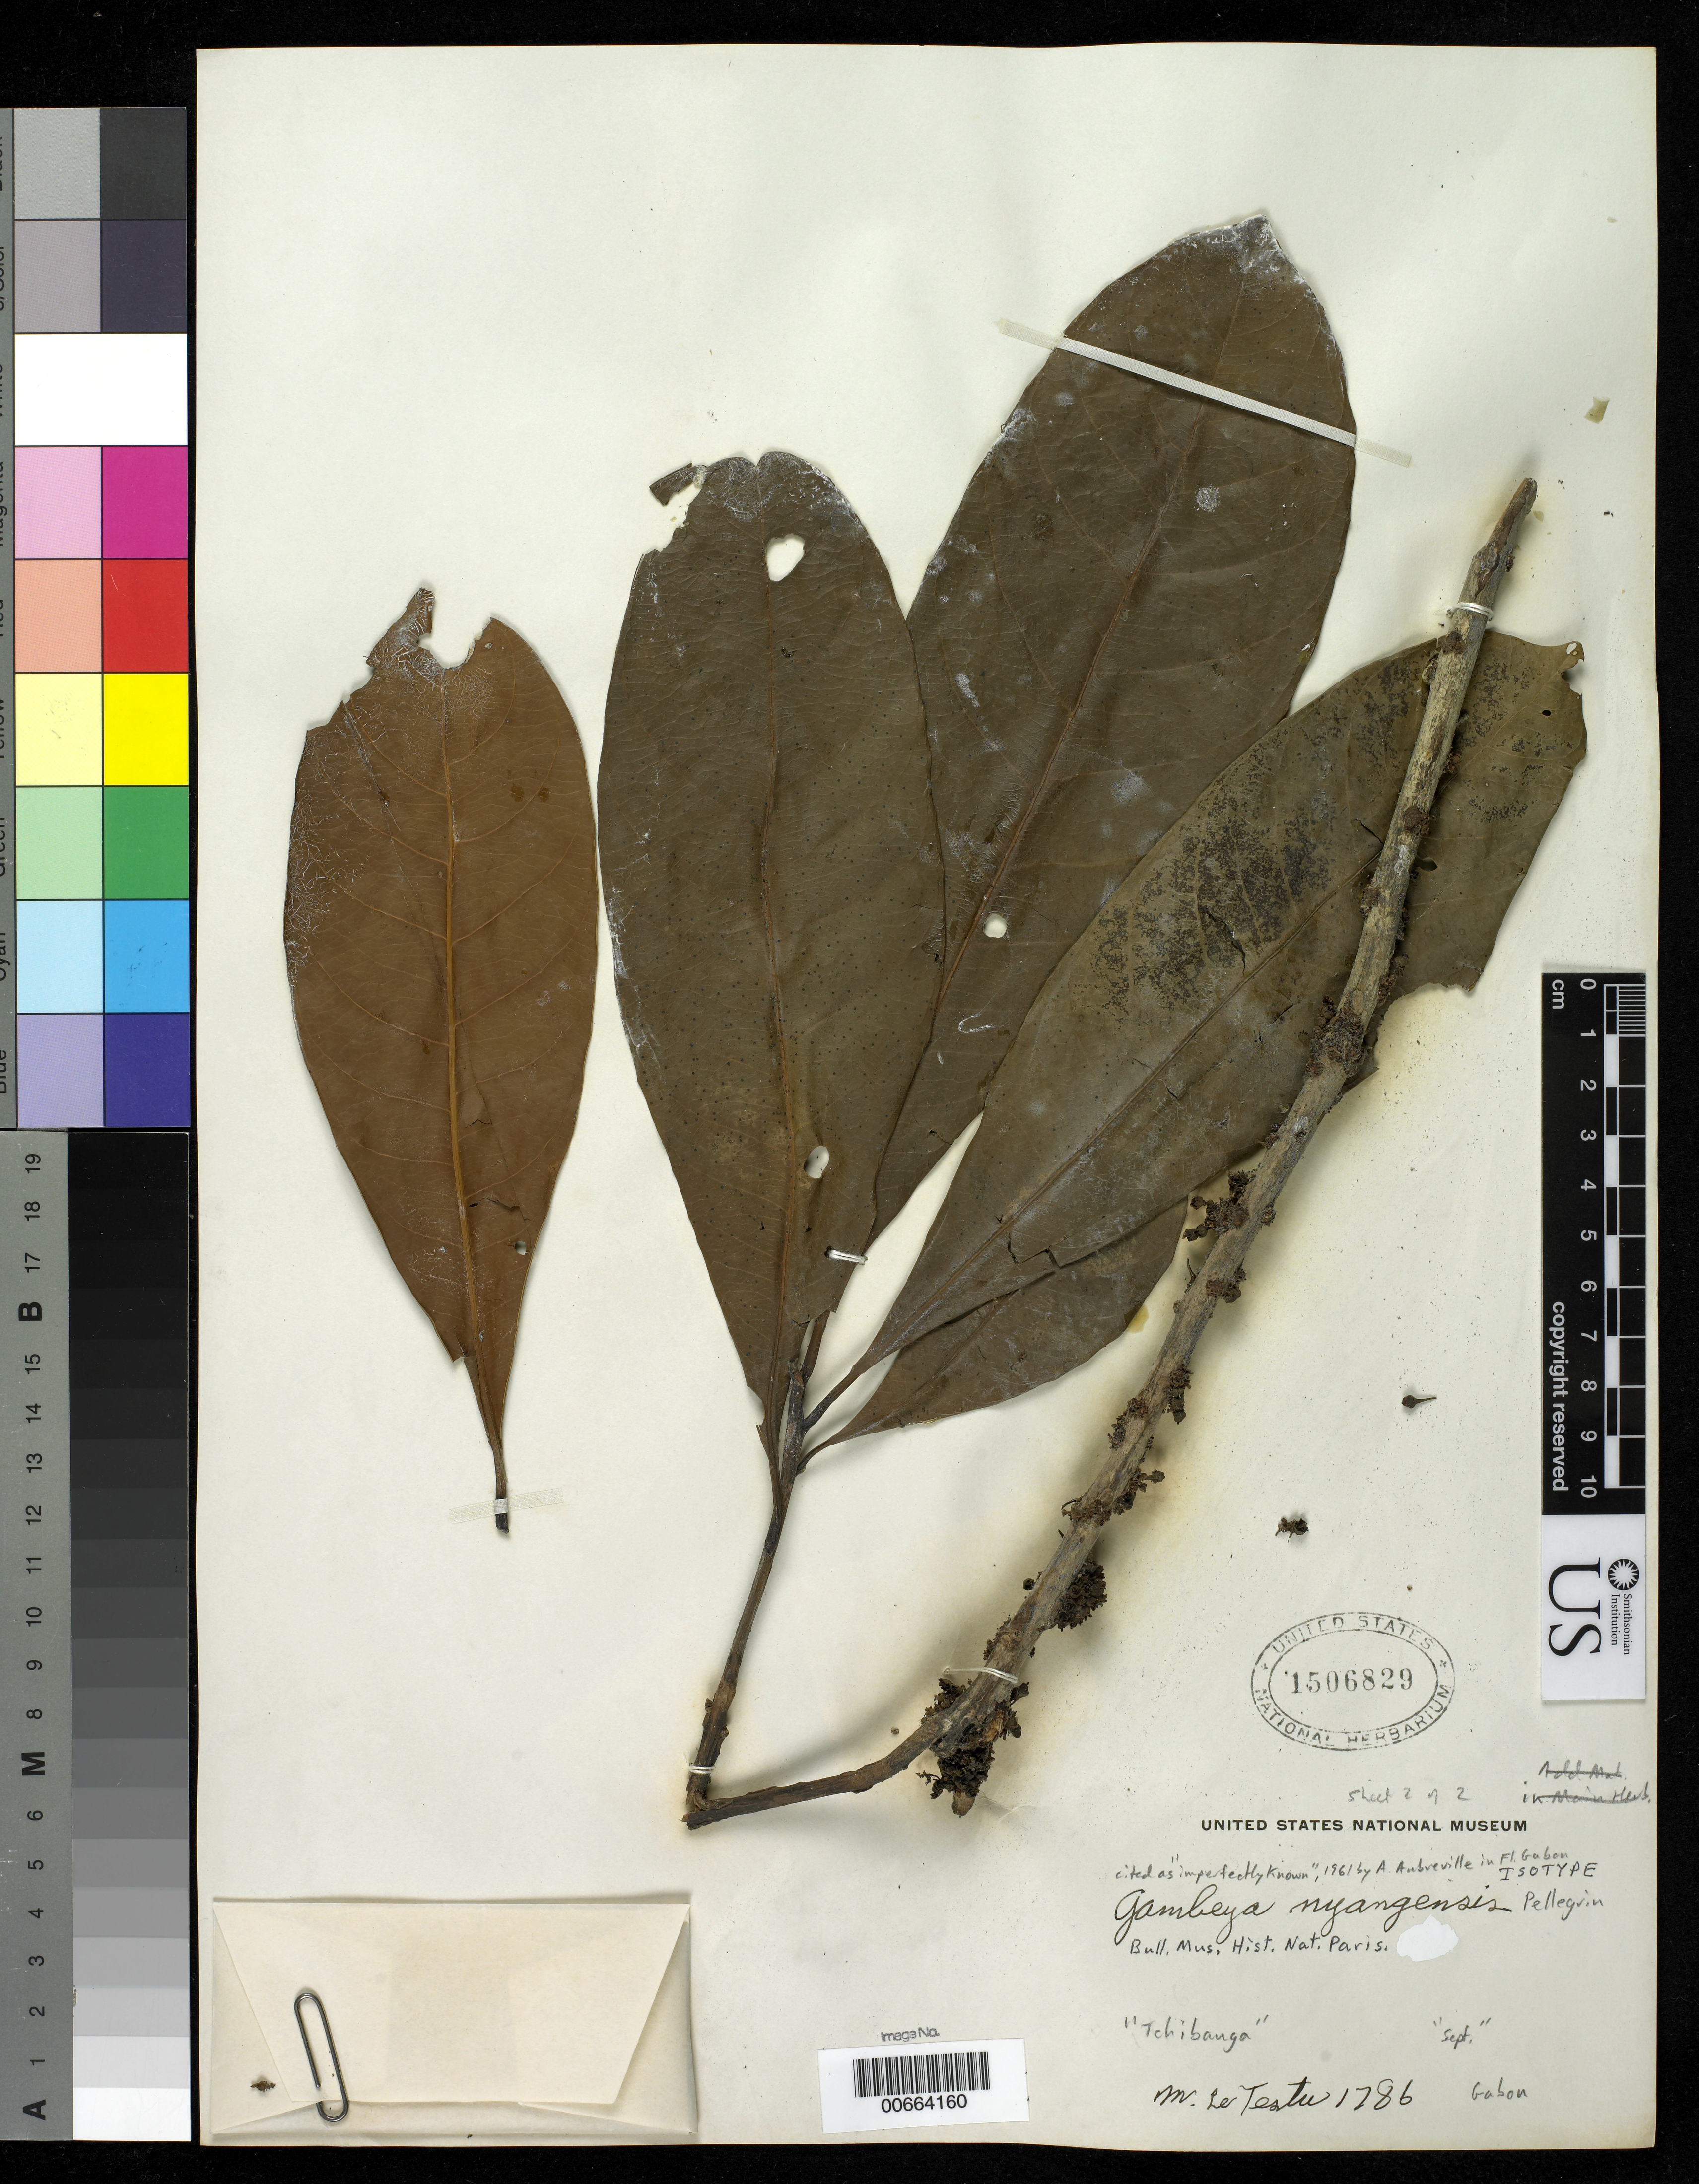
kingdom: Plantae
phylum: Tracheophyta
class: Magnoliopsida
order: Ericales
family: Sapotaceae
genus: Gambeya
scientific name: Gambeya nyangensis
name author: Pellegr.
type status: Isotype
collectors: G. Le Testu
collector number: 1786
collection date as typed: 16 Sep 1914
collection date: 1914-09-16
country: Gabon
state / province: Nyanga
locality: Mayombe Bayaka: Tchibanga.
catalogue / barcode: US 1506829